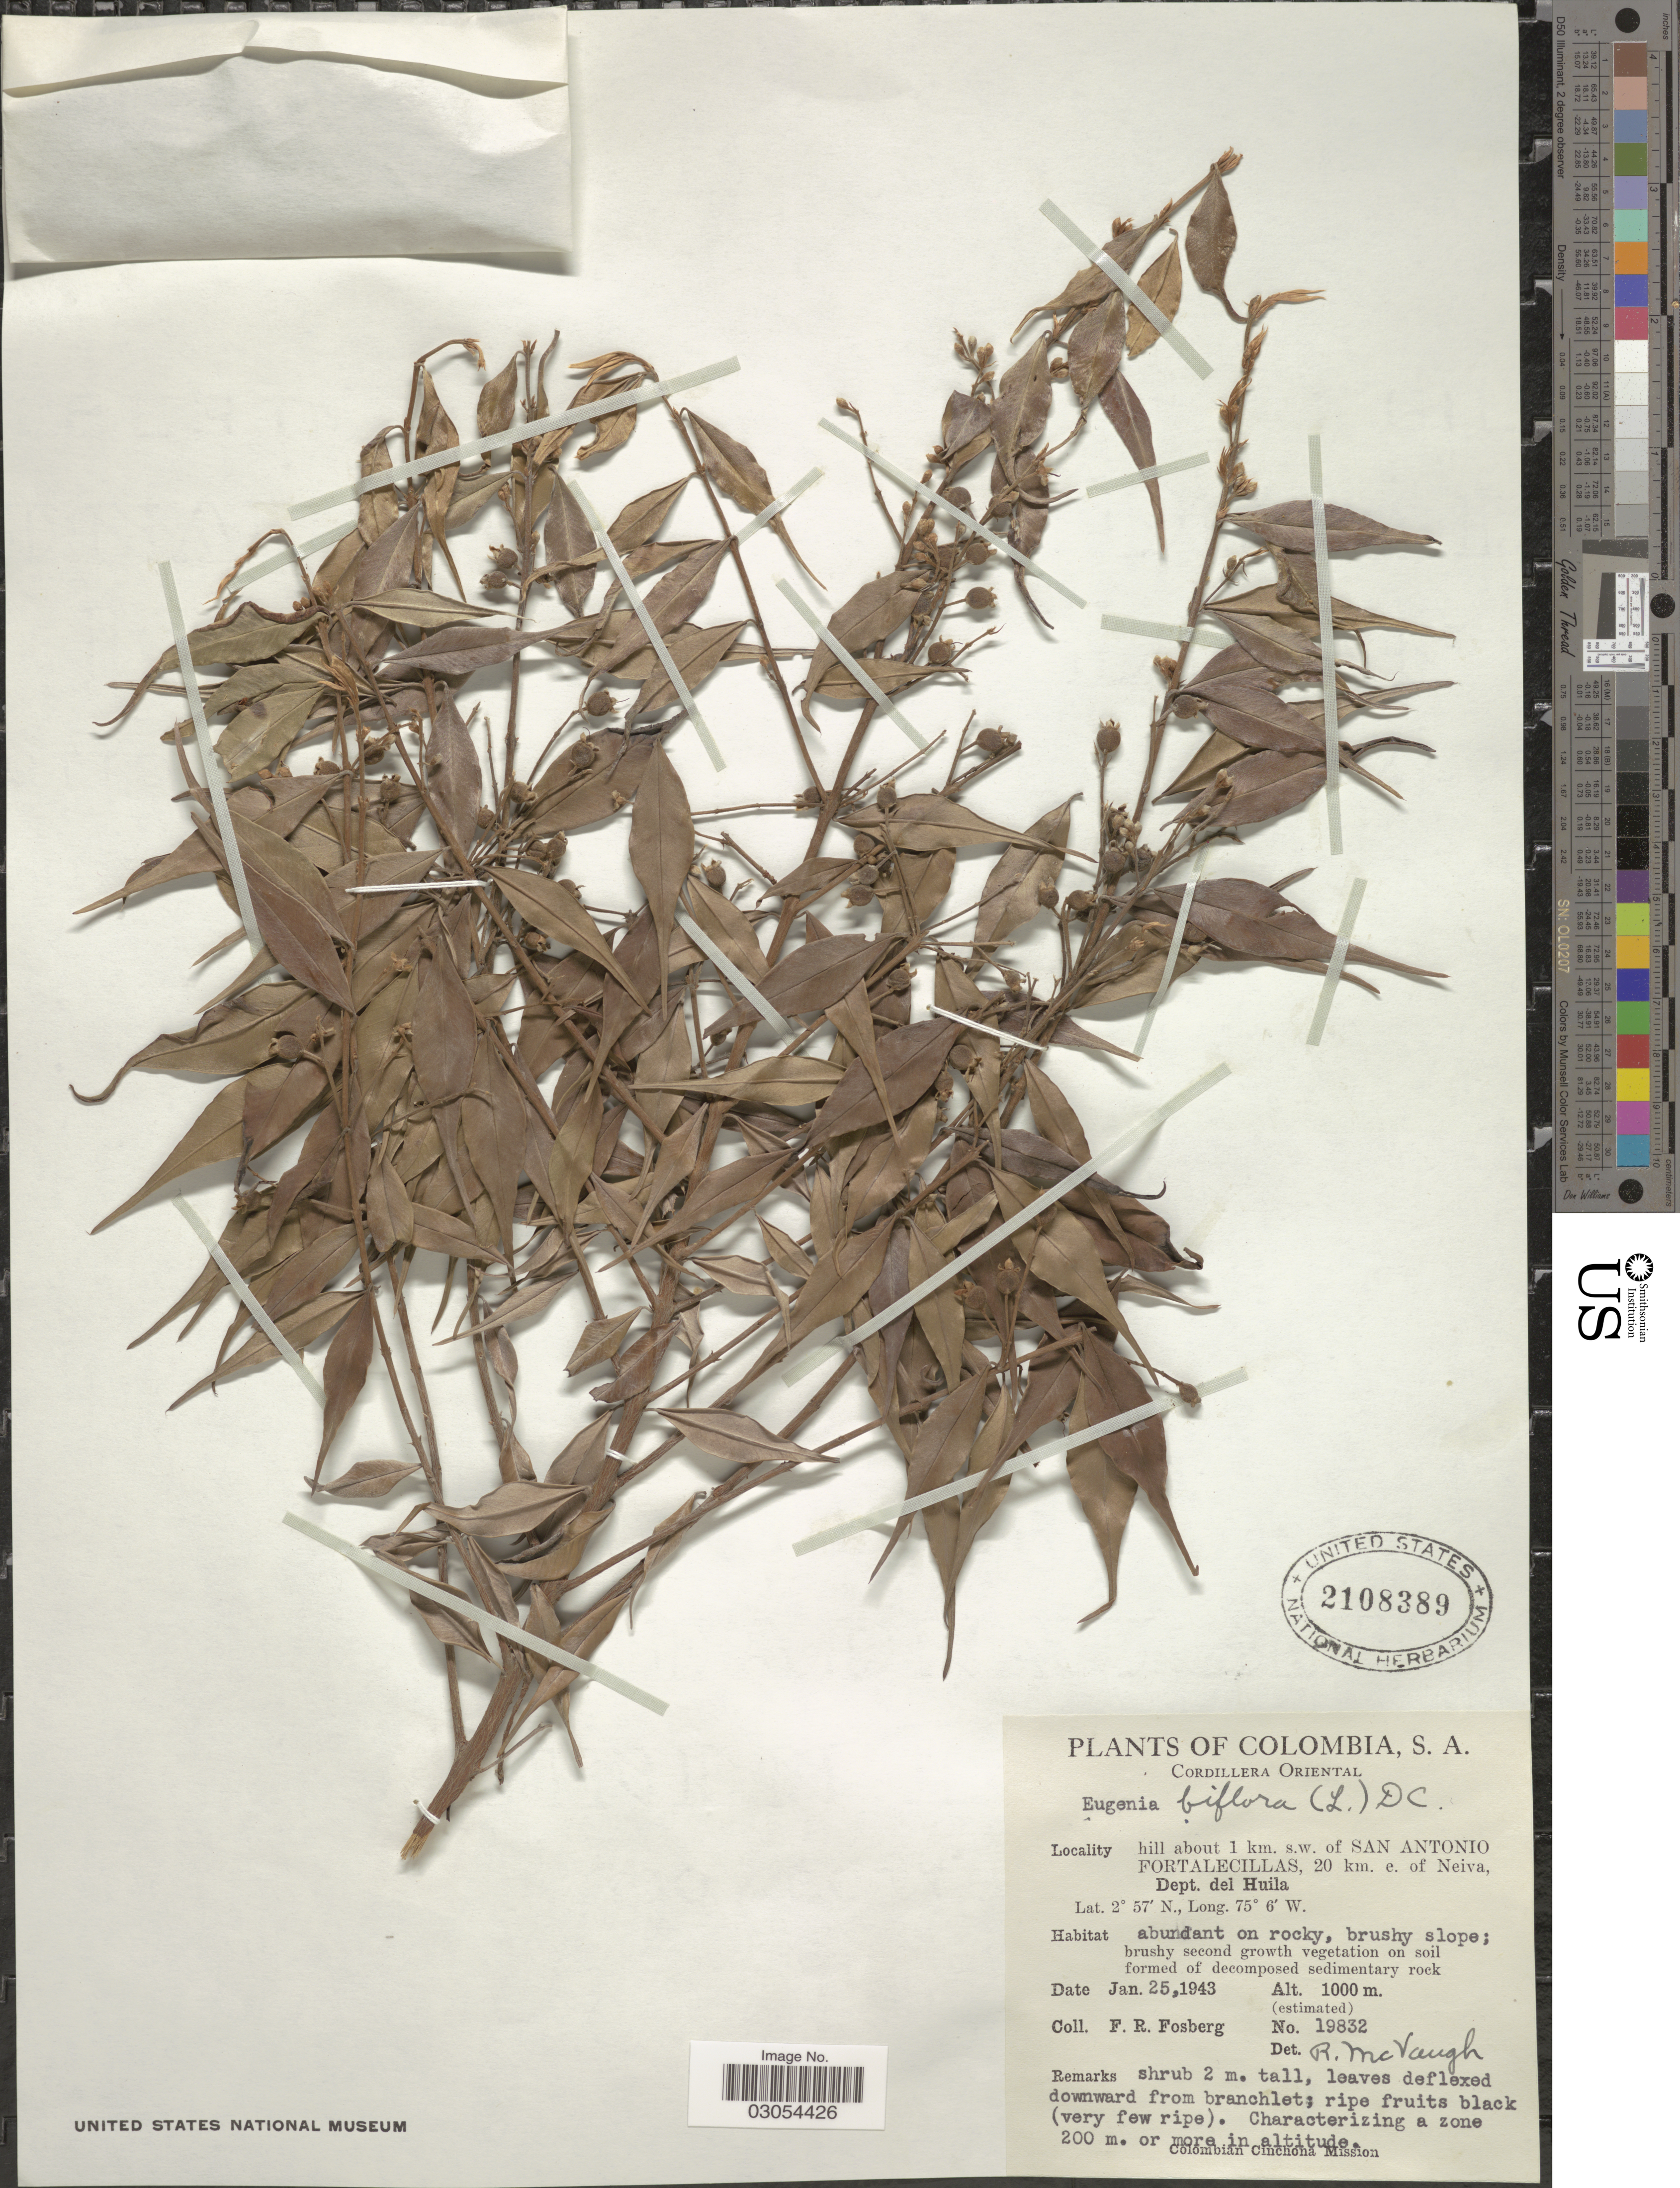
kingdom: Plantae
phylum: Tracheophyta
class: Magnoliopsida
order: Myrtales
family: Myrtaceae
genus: Eugenia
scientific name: Eugenia biflora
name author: (L.) DC.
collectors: F. R. Fosberg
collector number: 19832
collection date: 1943-01-25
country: Colombia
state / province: Huila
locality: Cordillera Oriental. Hill about 1 km. s.w. of SAN ANTONIO FORTALECILLAS, 20 km. e. of Neiva, Dept. del Huila.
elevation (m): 1000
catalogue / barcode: US 2108389